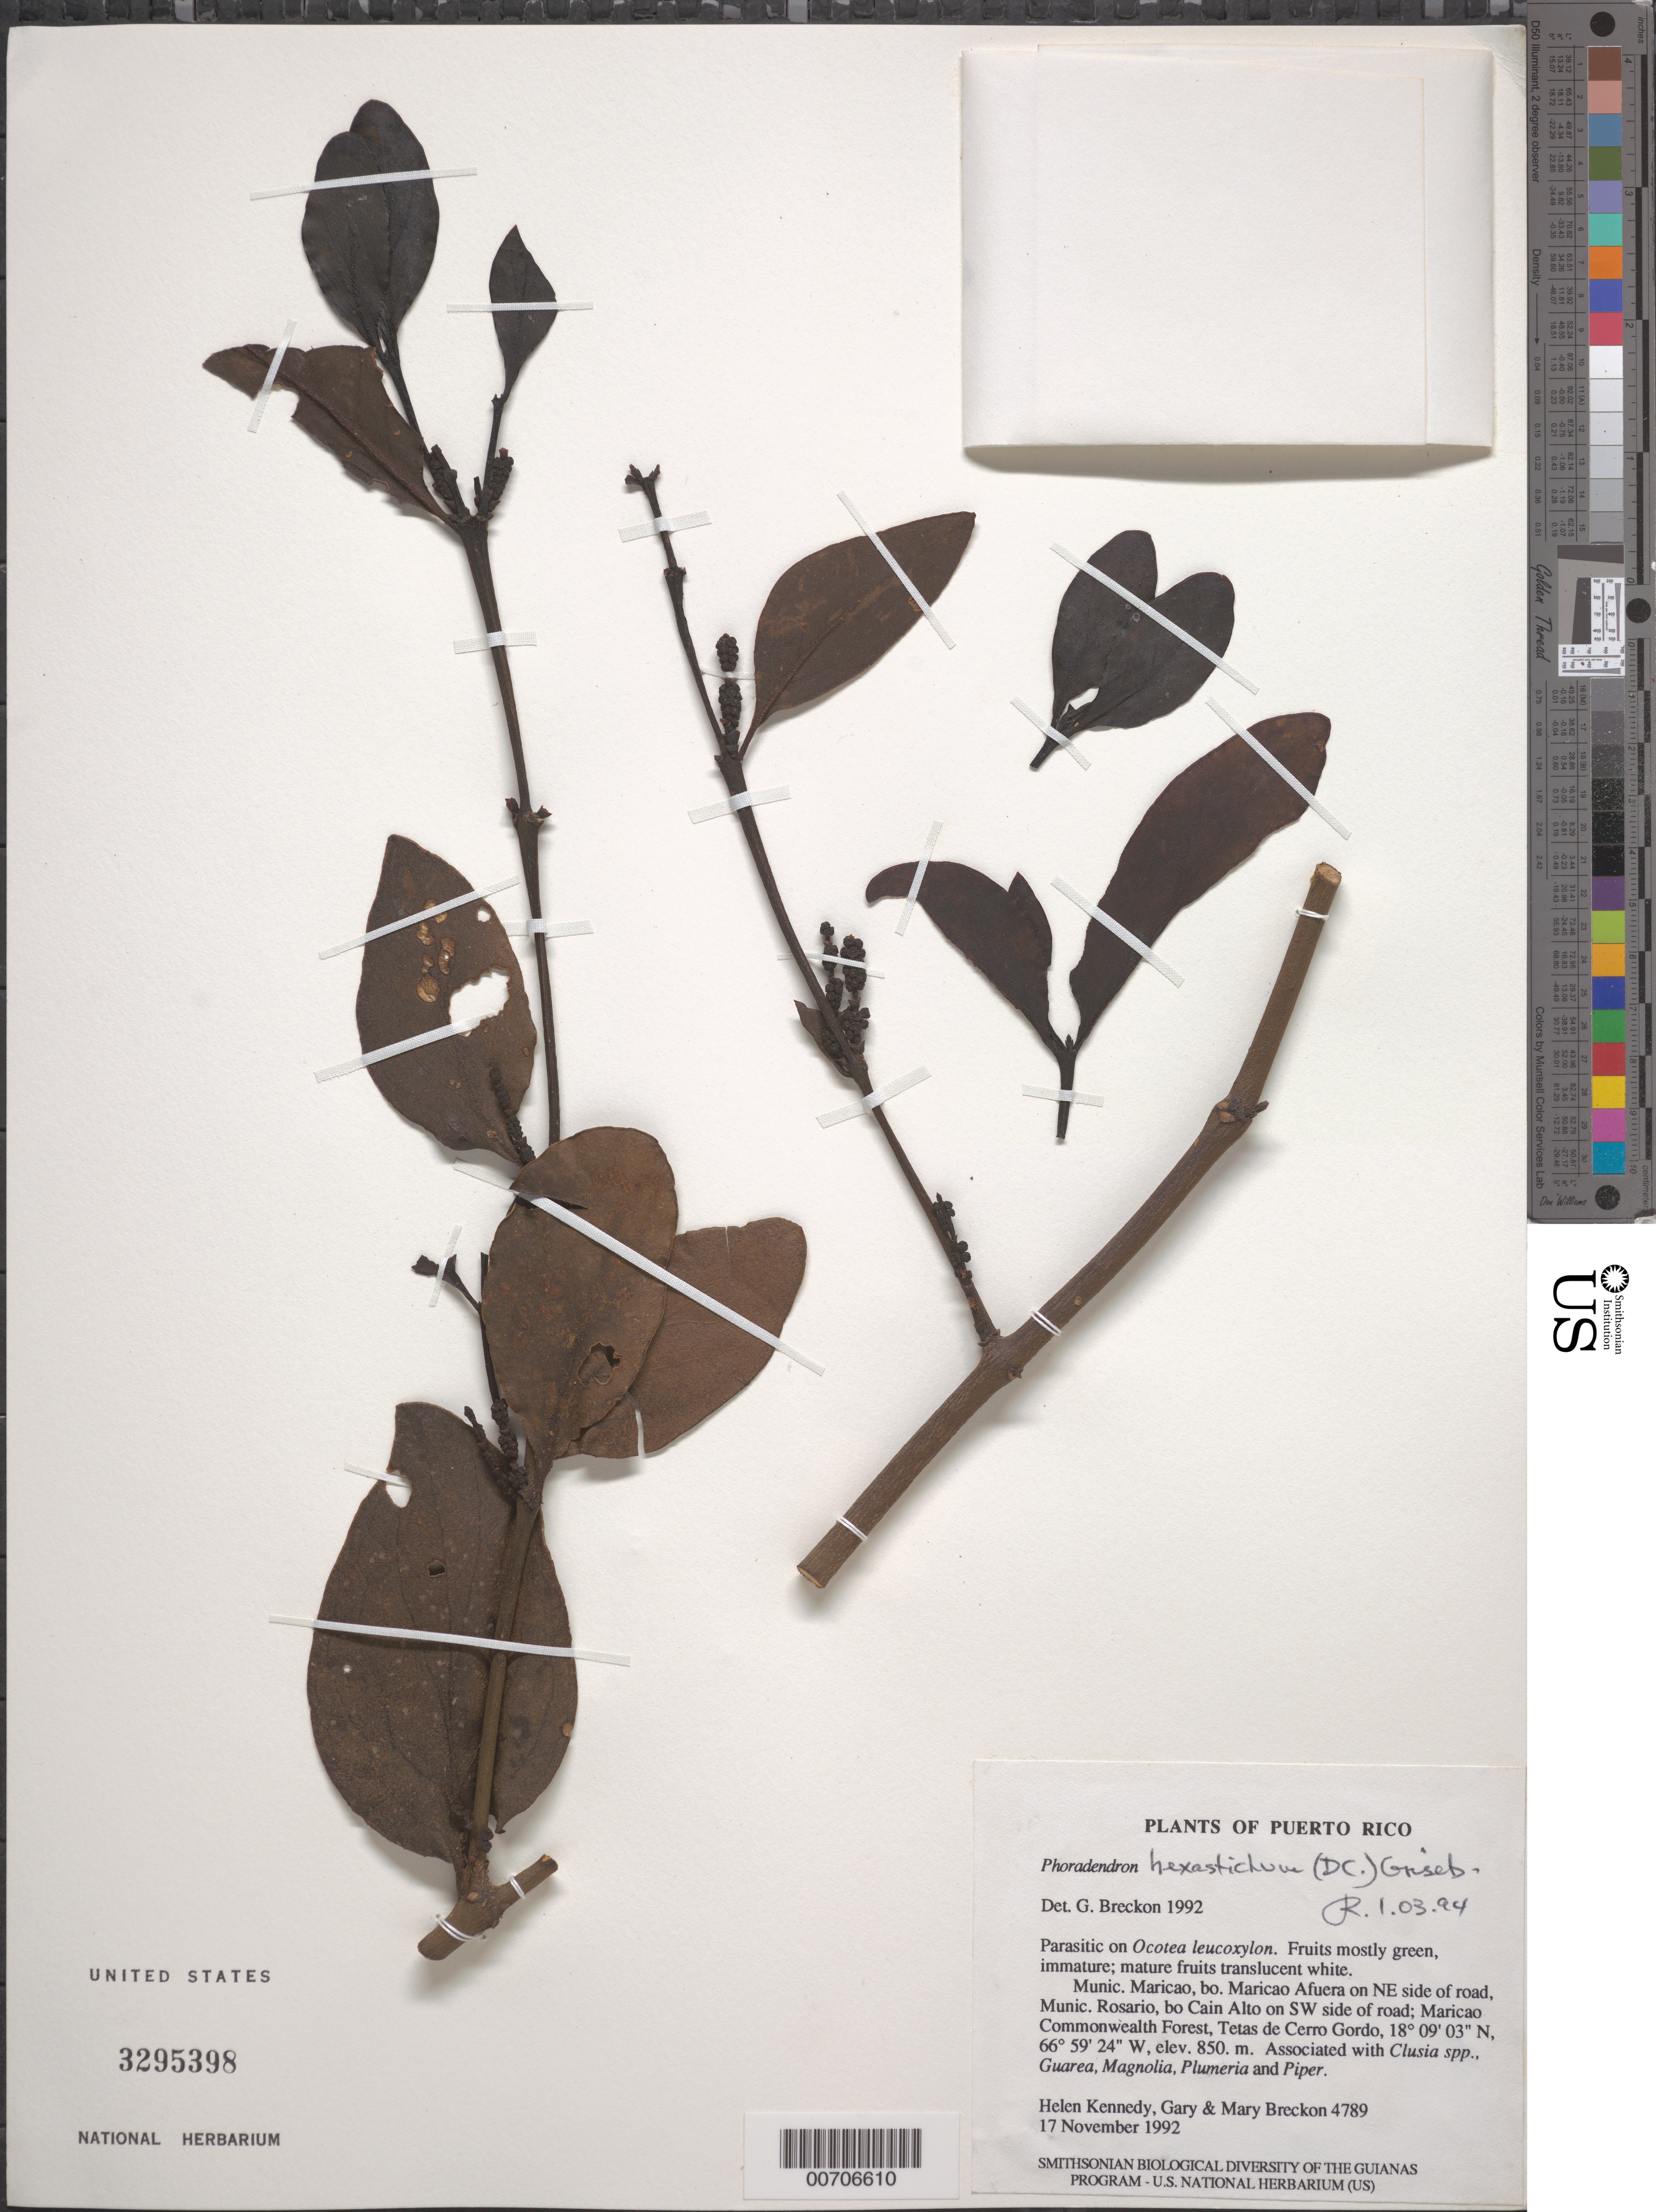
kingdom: Plantae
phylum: Tracheophyta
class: Magnoliopsida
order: Santalales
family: Viscaceae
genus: Phoradendron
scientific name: Phoradendron hexastichum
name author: (DC.) Griseb.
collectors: H. Kennedy, G. J. Breckon & M. Breckon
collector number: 4789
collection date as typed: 17 Nov 1992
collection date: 1992-11-17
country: Puerto Rico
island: Greater Antilles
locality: Municipio de Maricao: Bo. Maricao Afuera on NE side of road, Munic. Rosario: Bo. Cain Alto on SW side of road: Maricao Commonwealth Forest, Tetas de Cerro Gordo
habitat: On Ocotea leucoxylon; Associated w/Clusia ssp., Guarea, Magnolia, Plumeria, and Piper.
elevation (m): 850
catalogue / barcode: US 3295398